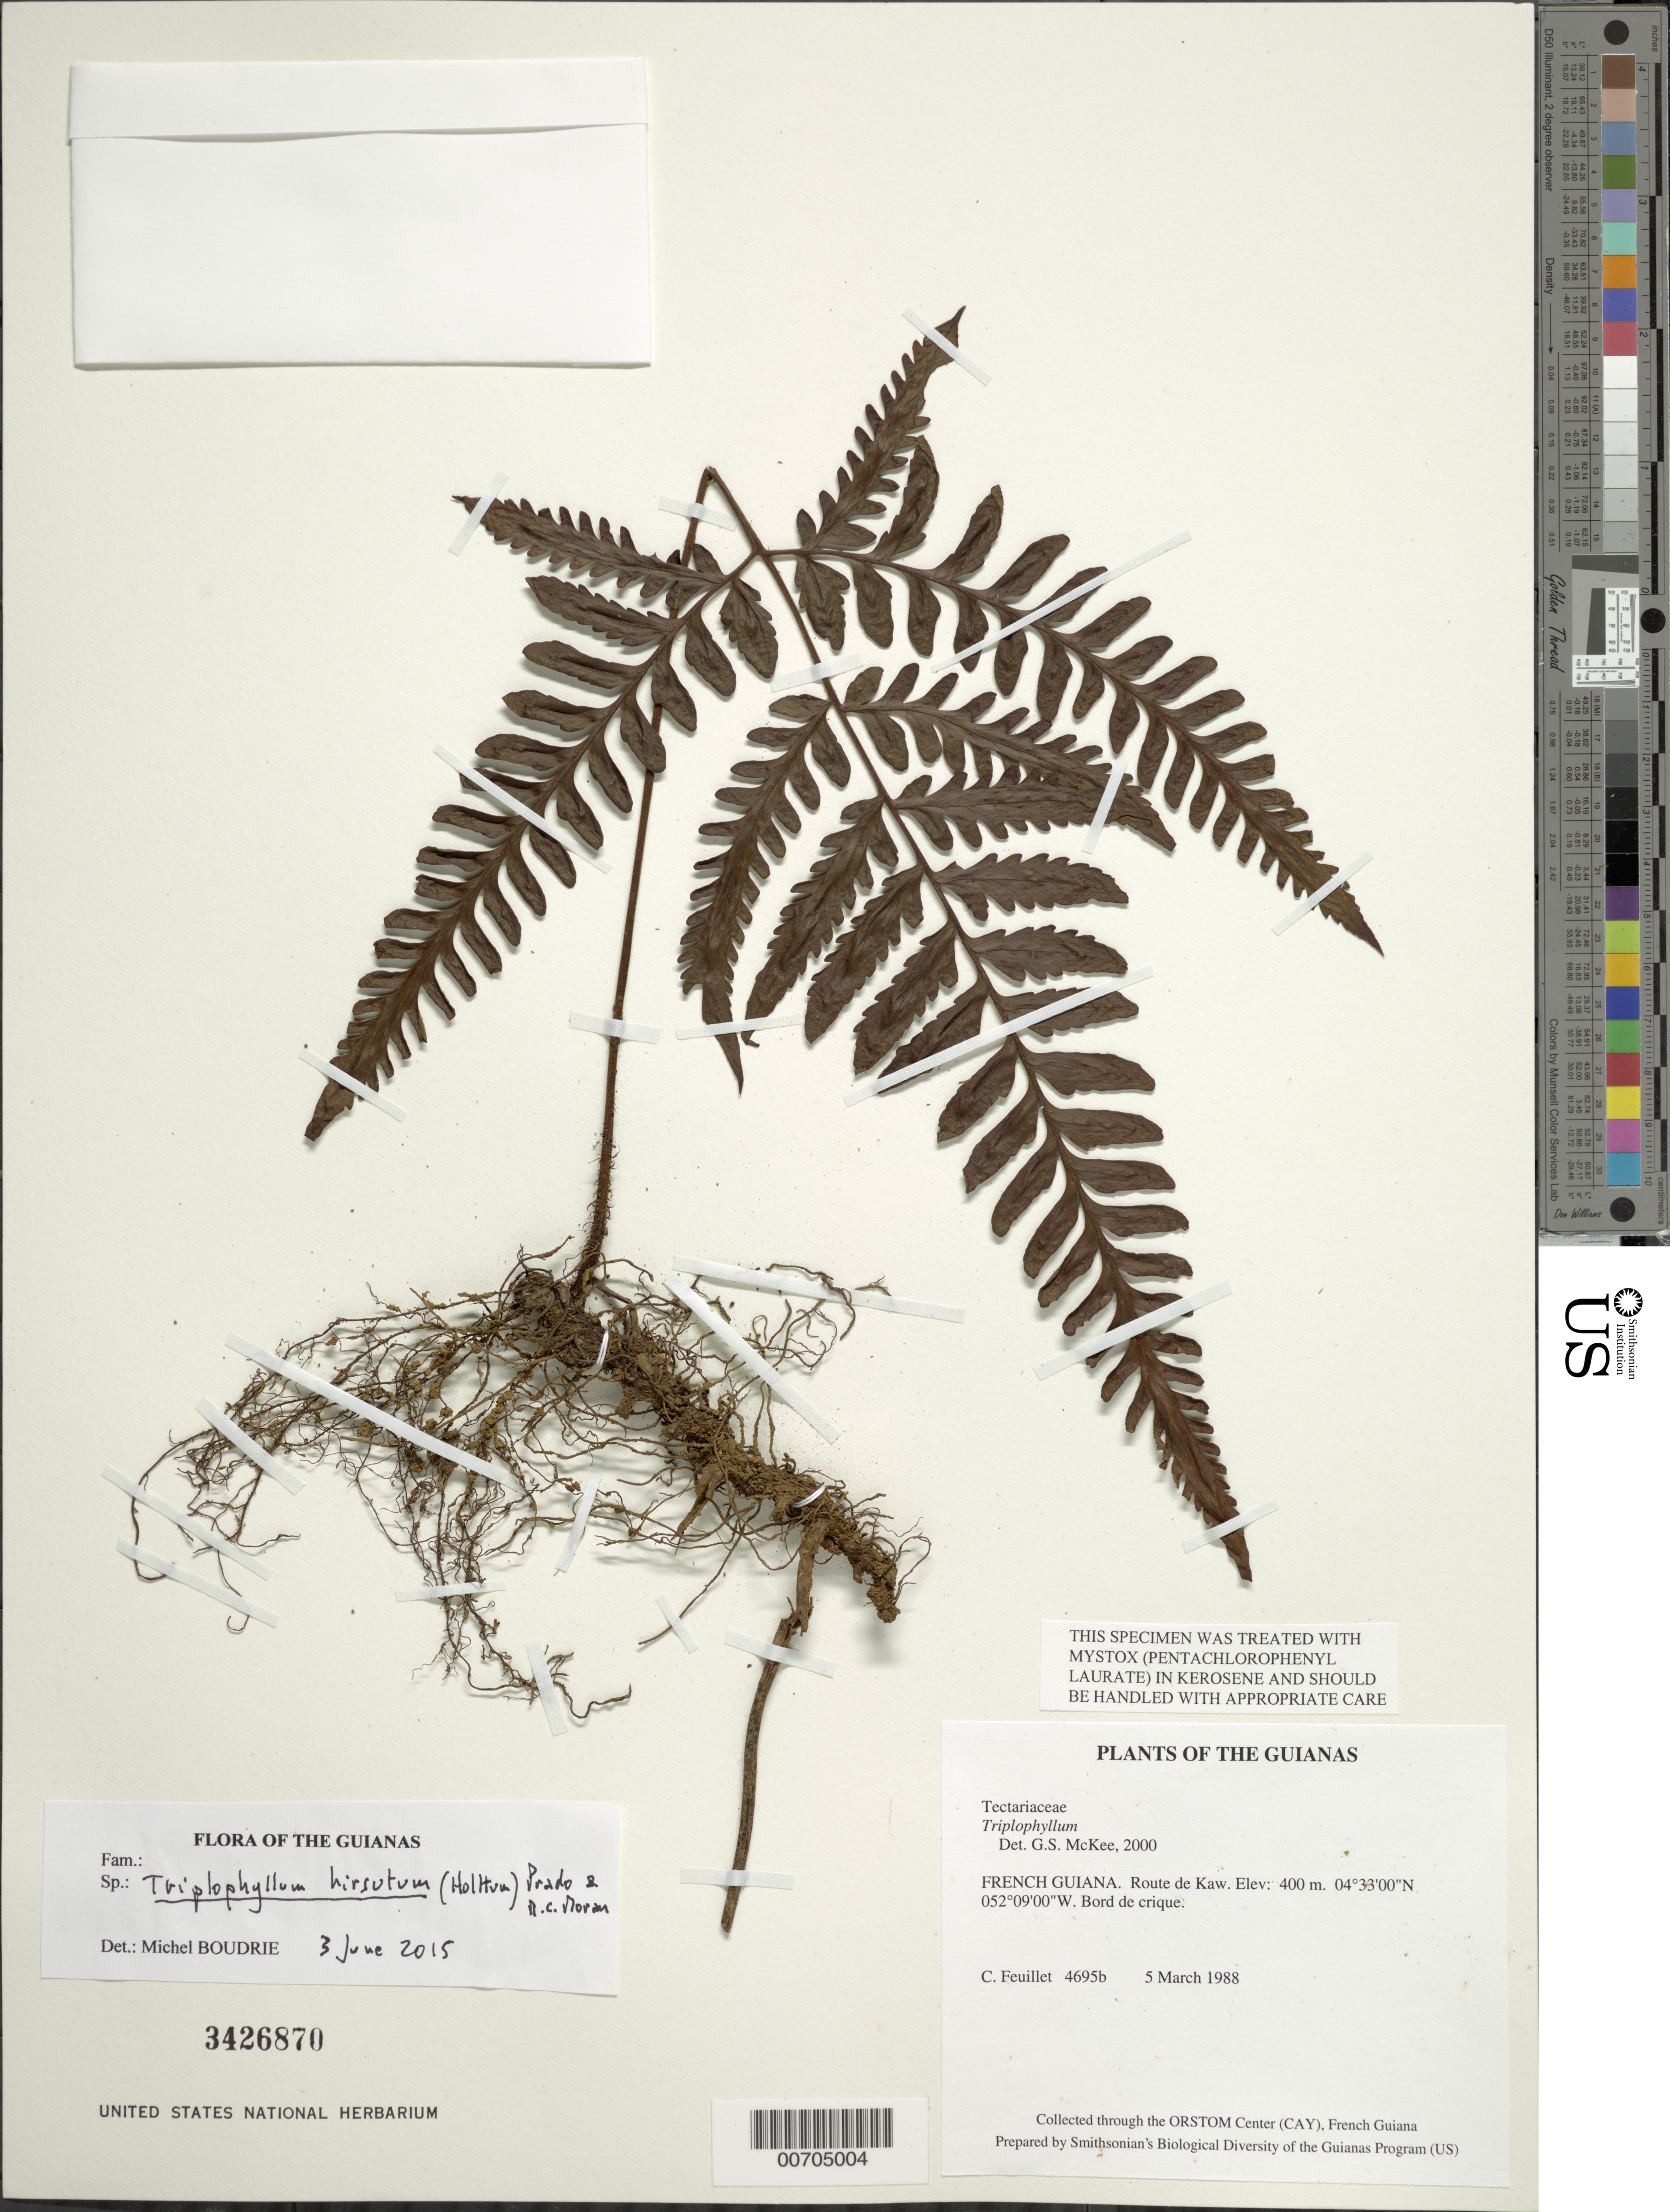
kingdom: Plantae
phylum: Tracheophyta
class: Polypodiopsida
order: Polypodiales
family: Tectariaceae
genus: Triplophyllum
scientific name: Triplophyllum funestum var. hirsutum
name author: Holttum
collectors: C. Feuillet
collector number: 4695 b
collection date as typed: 5 Mar 1988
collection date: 1988-03-05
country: French Guiana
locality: Route de Kaw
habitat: Bord de crique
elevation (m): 400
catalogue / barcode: US 3426870